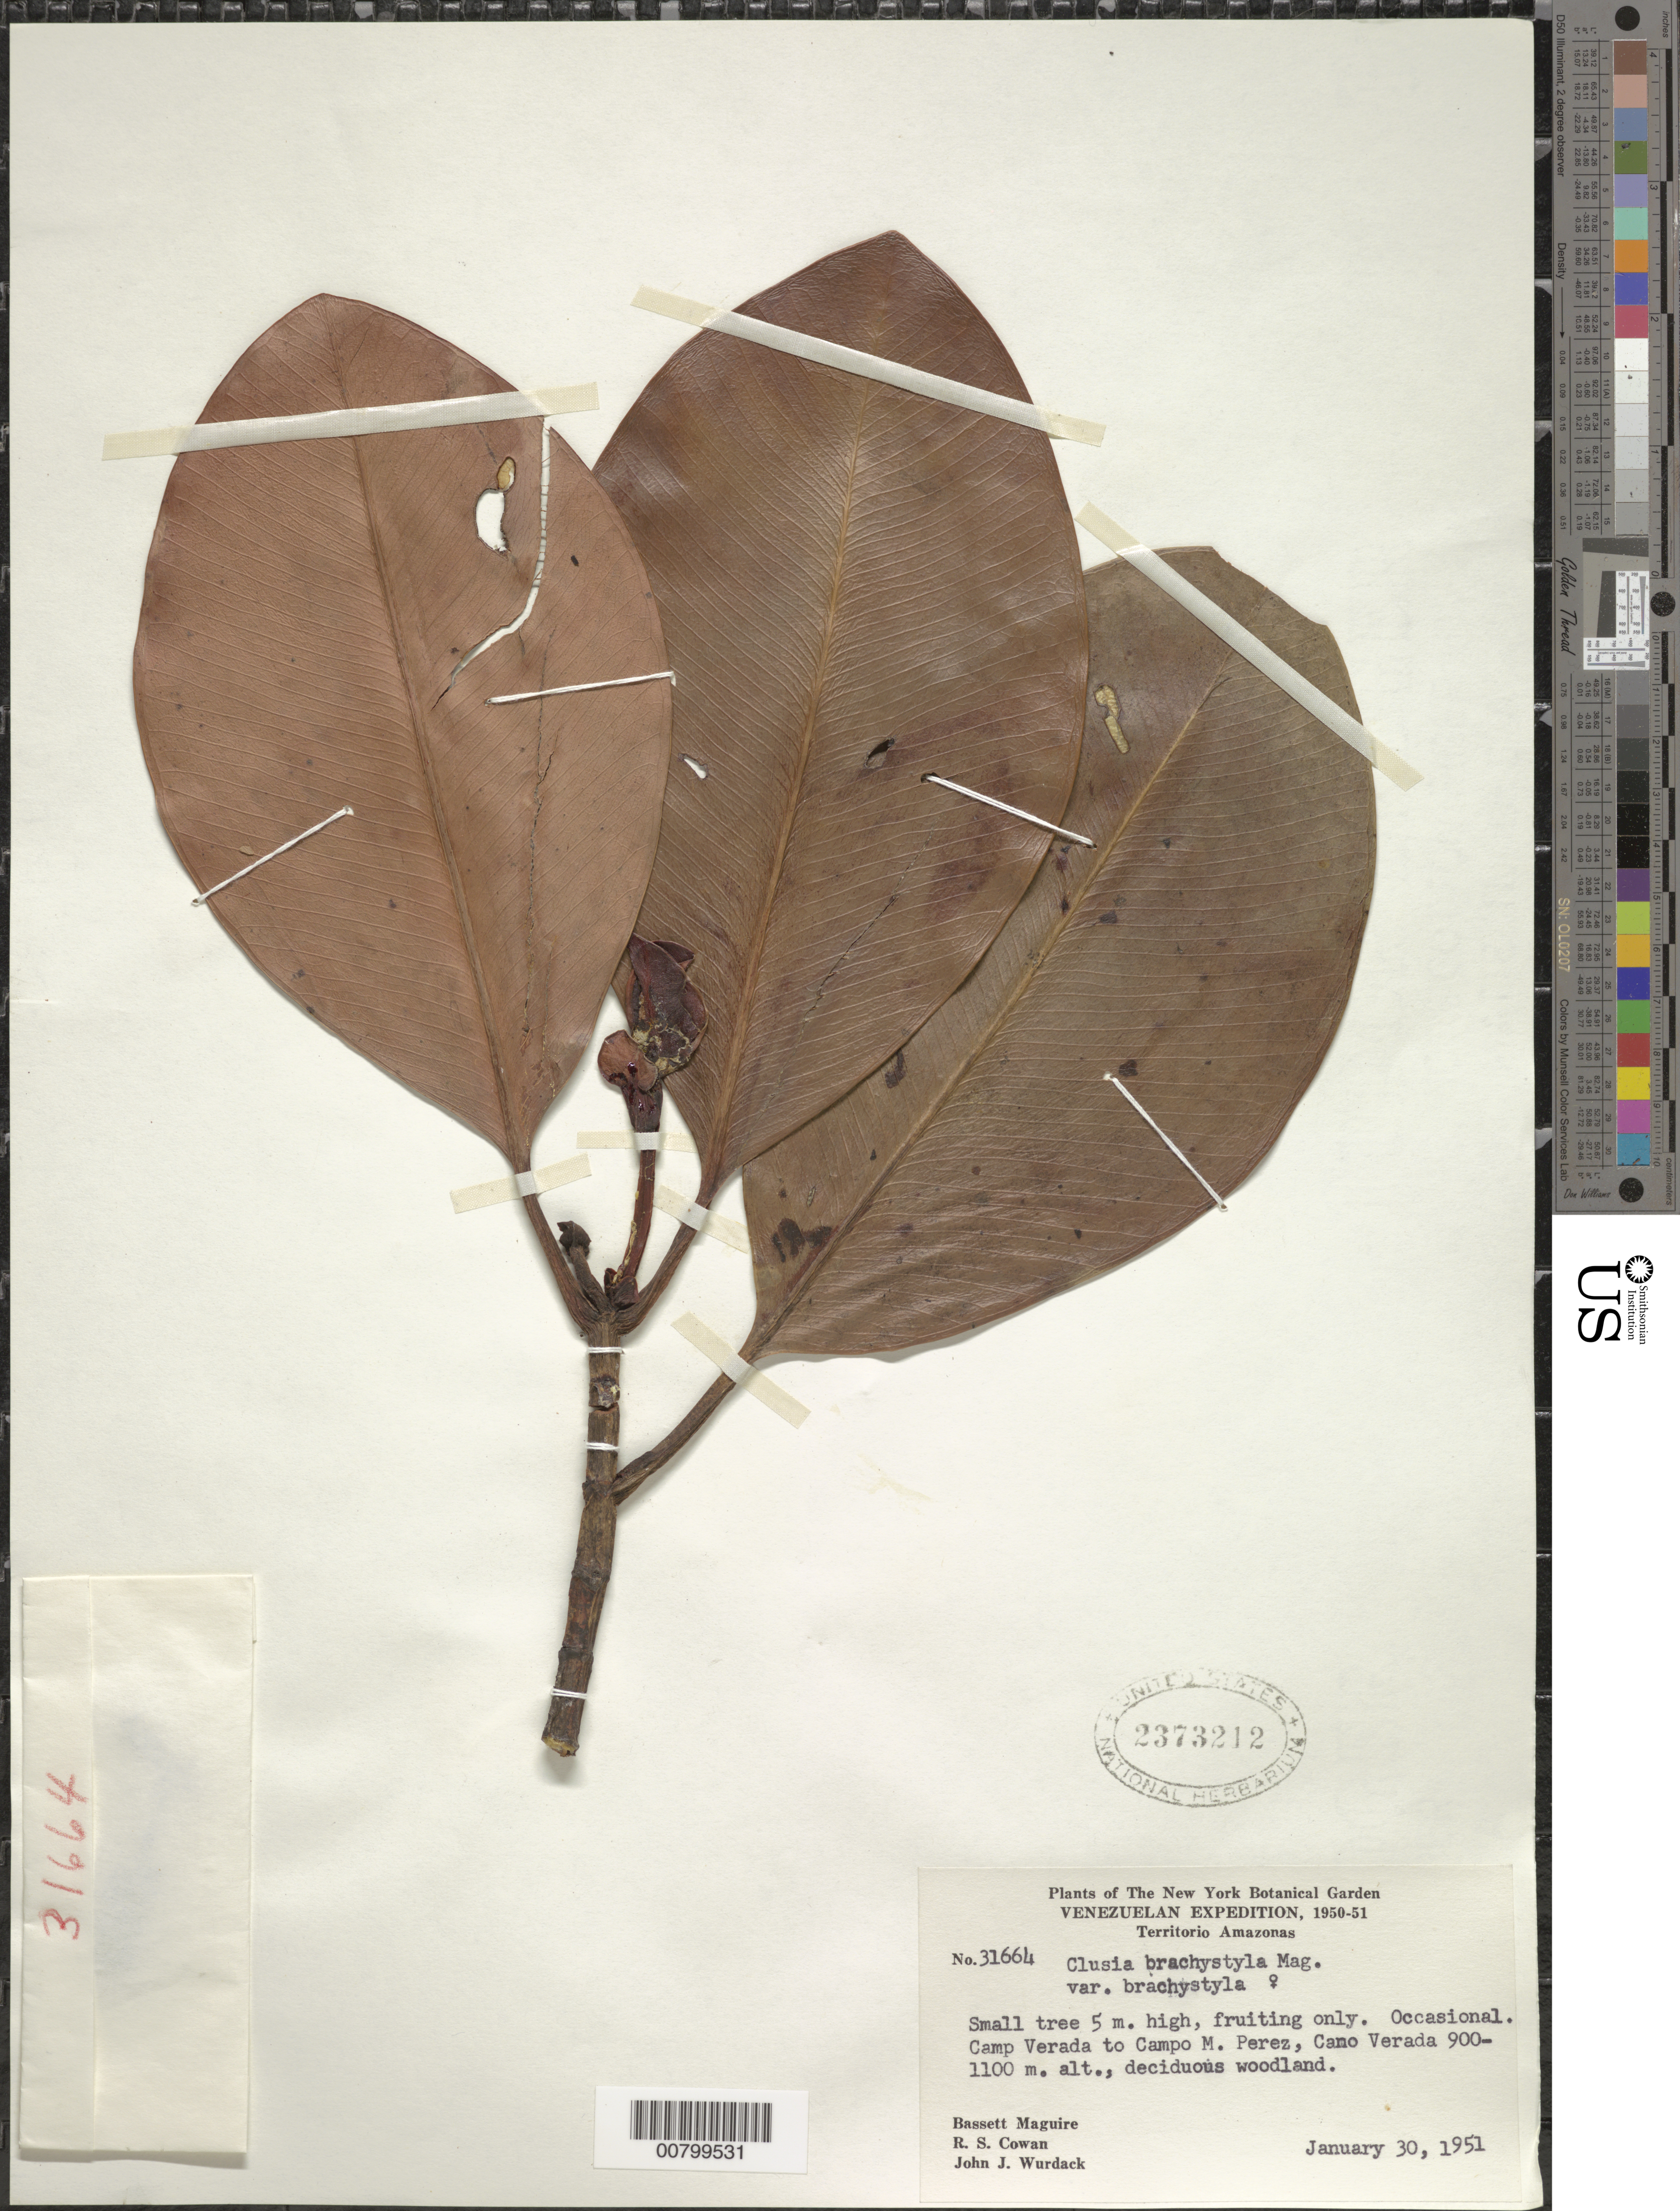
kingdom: Plantae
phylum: Tracheophyta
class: Magnoliopsida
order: Malpighiales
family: Clusiaceae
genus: Clusia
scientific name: Clusia brachystyla var. brachystyla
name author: Maguire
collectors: B. Maguire, K. D. Phelps, C. B. Hitchcock & G. Budowski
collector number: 31664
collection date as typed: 30-Jan-51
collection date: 1951-01-30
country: Venezuela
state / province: Amazonas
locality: Caño Verada, Campo Verada to Campo M. Perez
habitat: Deciduous woodland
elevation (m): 900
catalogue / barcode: US 2373212